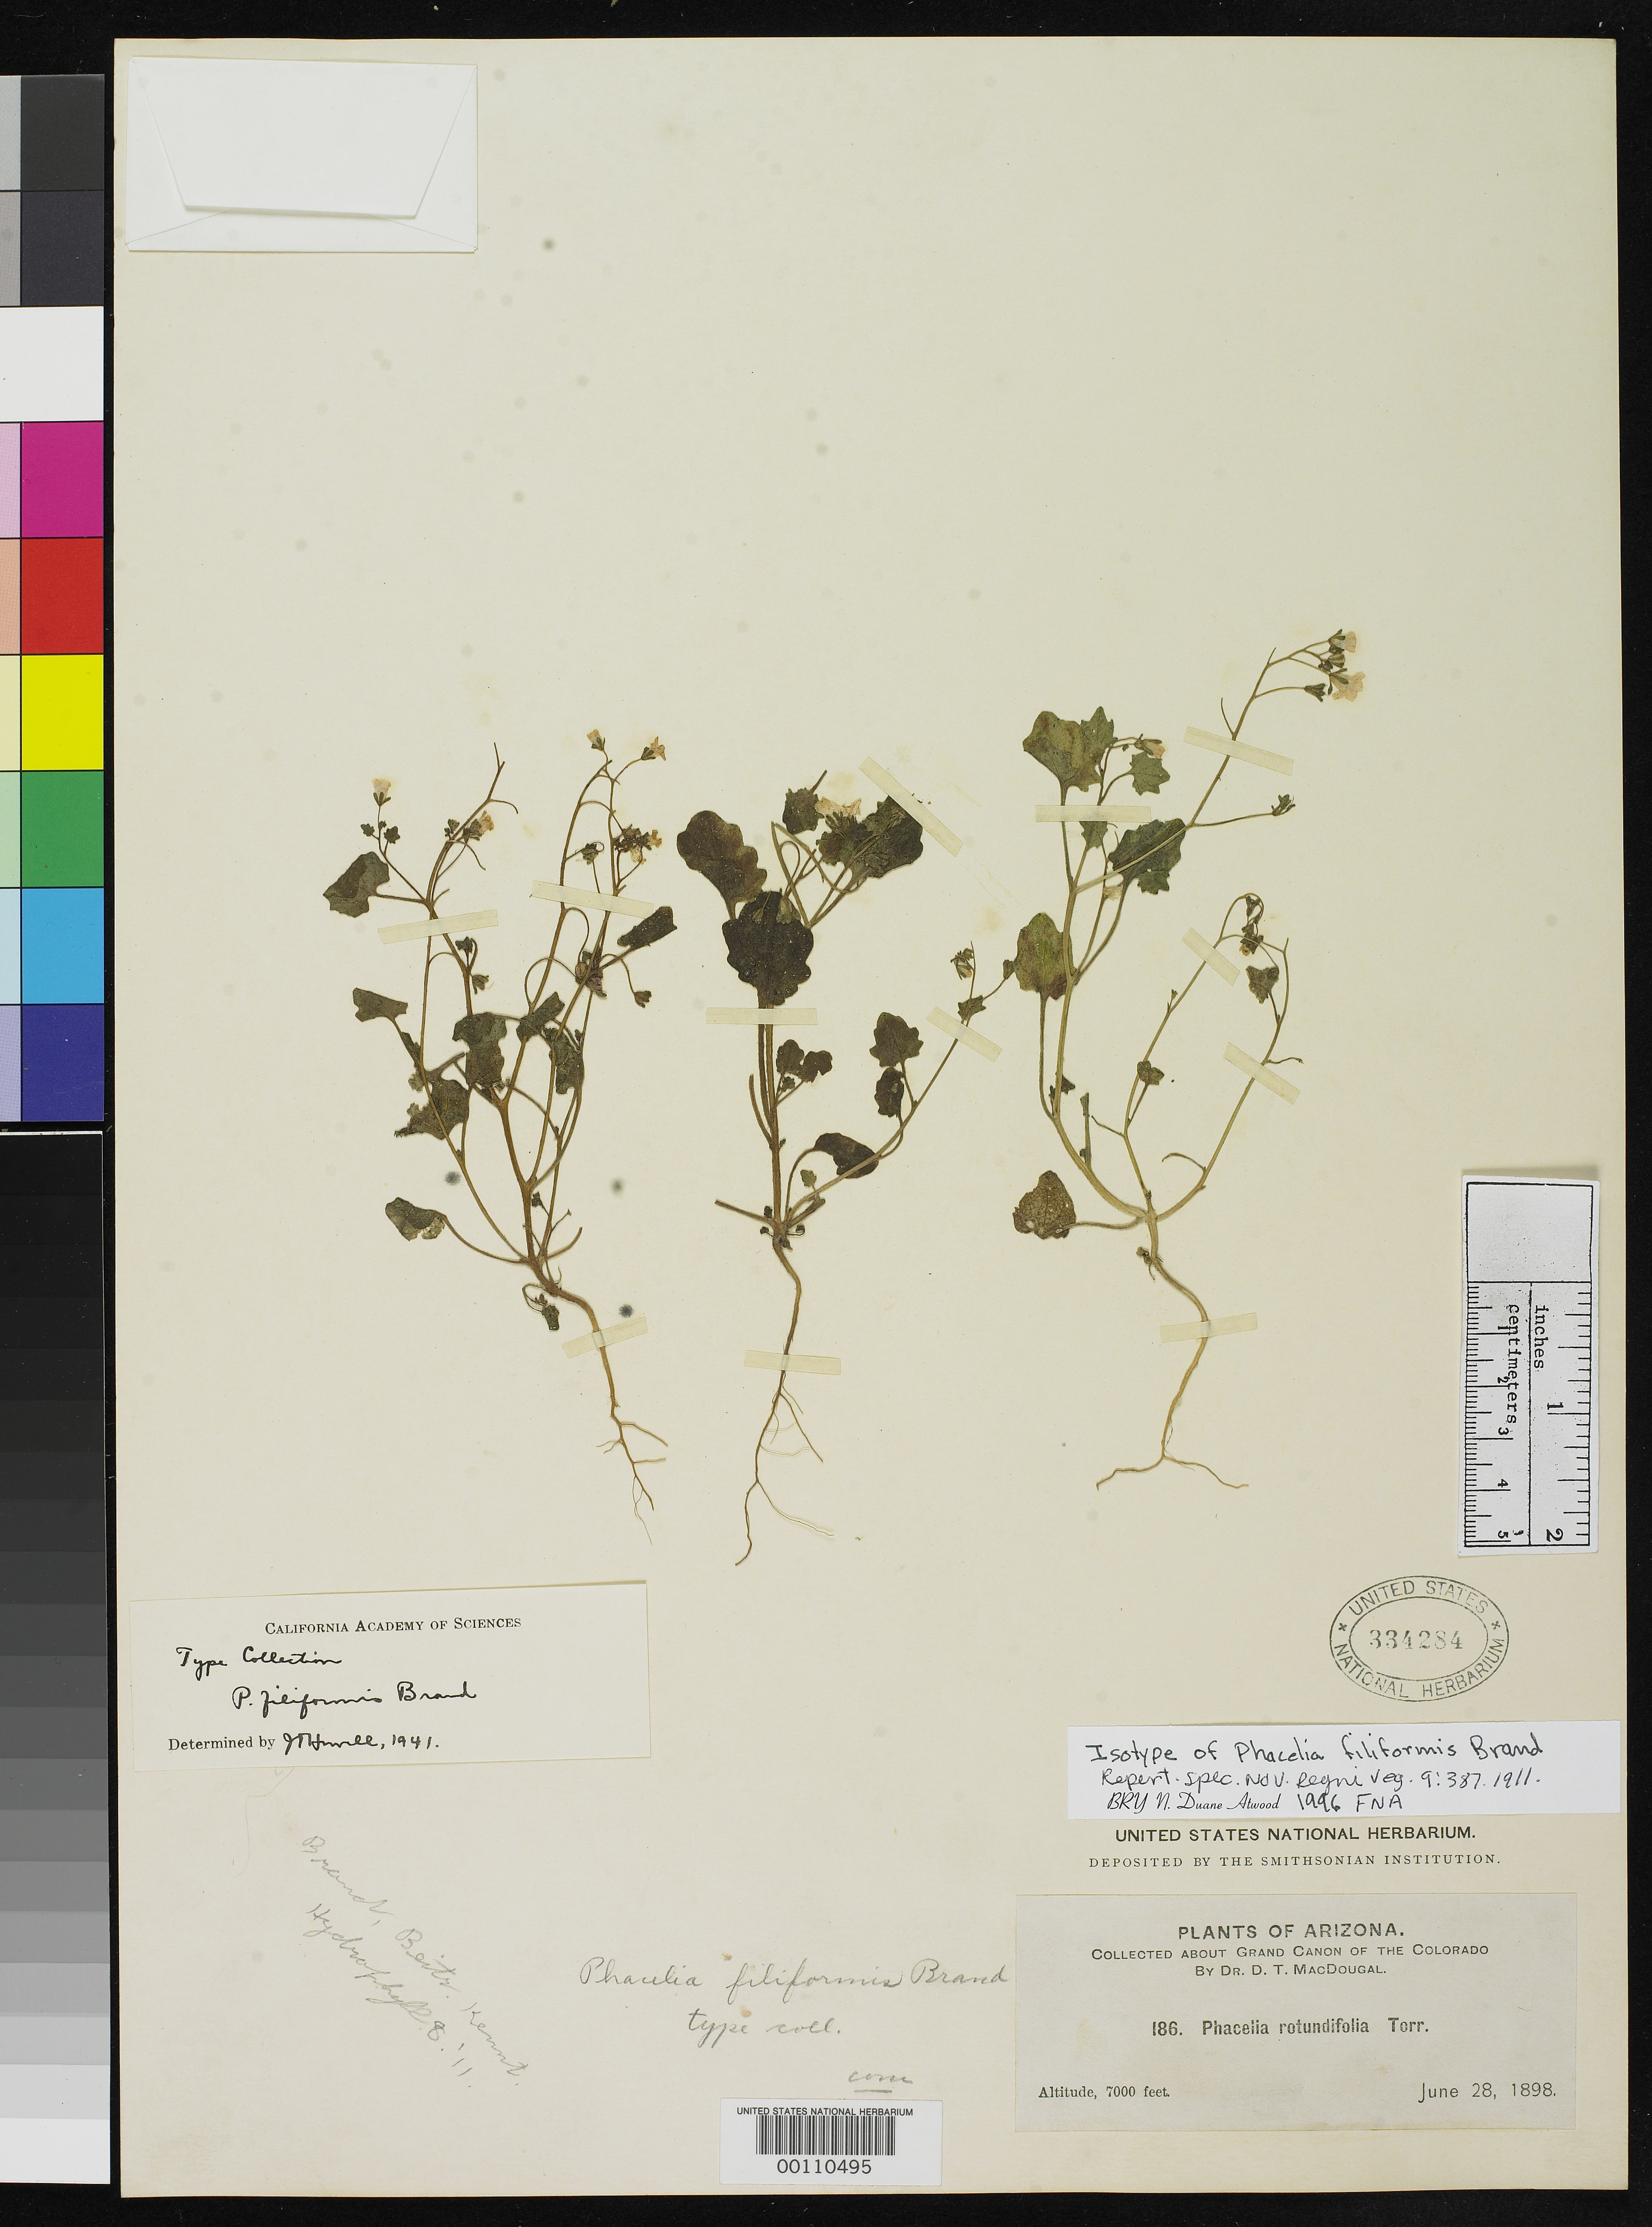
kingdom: Plantae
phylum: Tracheophyta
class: Magnoliopsida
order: Boraginales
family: Hydrophyllaceae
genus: Phacelia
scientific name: Phacelia filiformis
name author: Brand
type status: Isotype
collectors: D. T. MacDougal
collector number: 186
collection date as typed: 28 Jun 1898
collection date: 1898-06-28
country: United States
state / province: Arizona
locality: Grand Canyon of the Colorado.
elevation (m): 2300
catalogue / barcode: US 334284